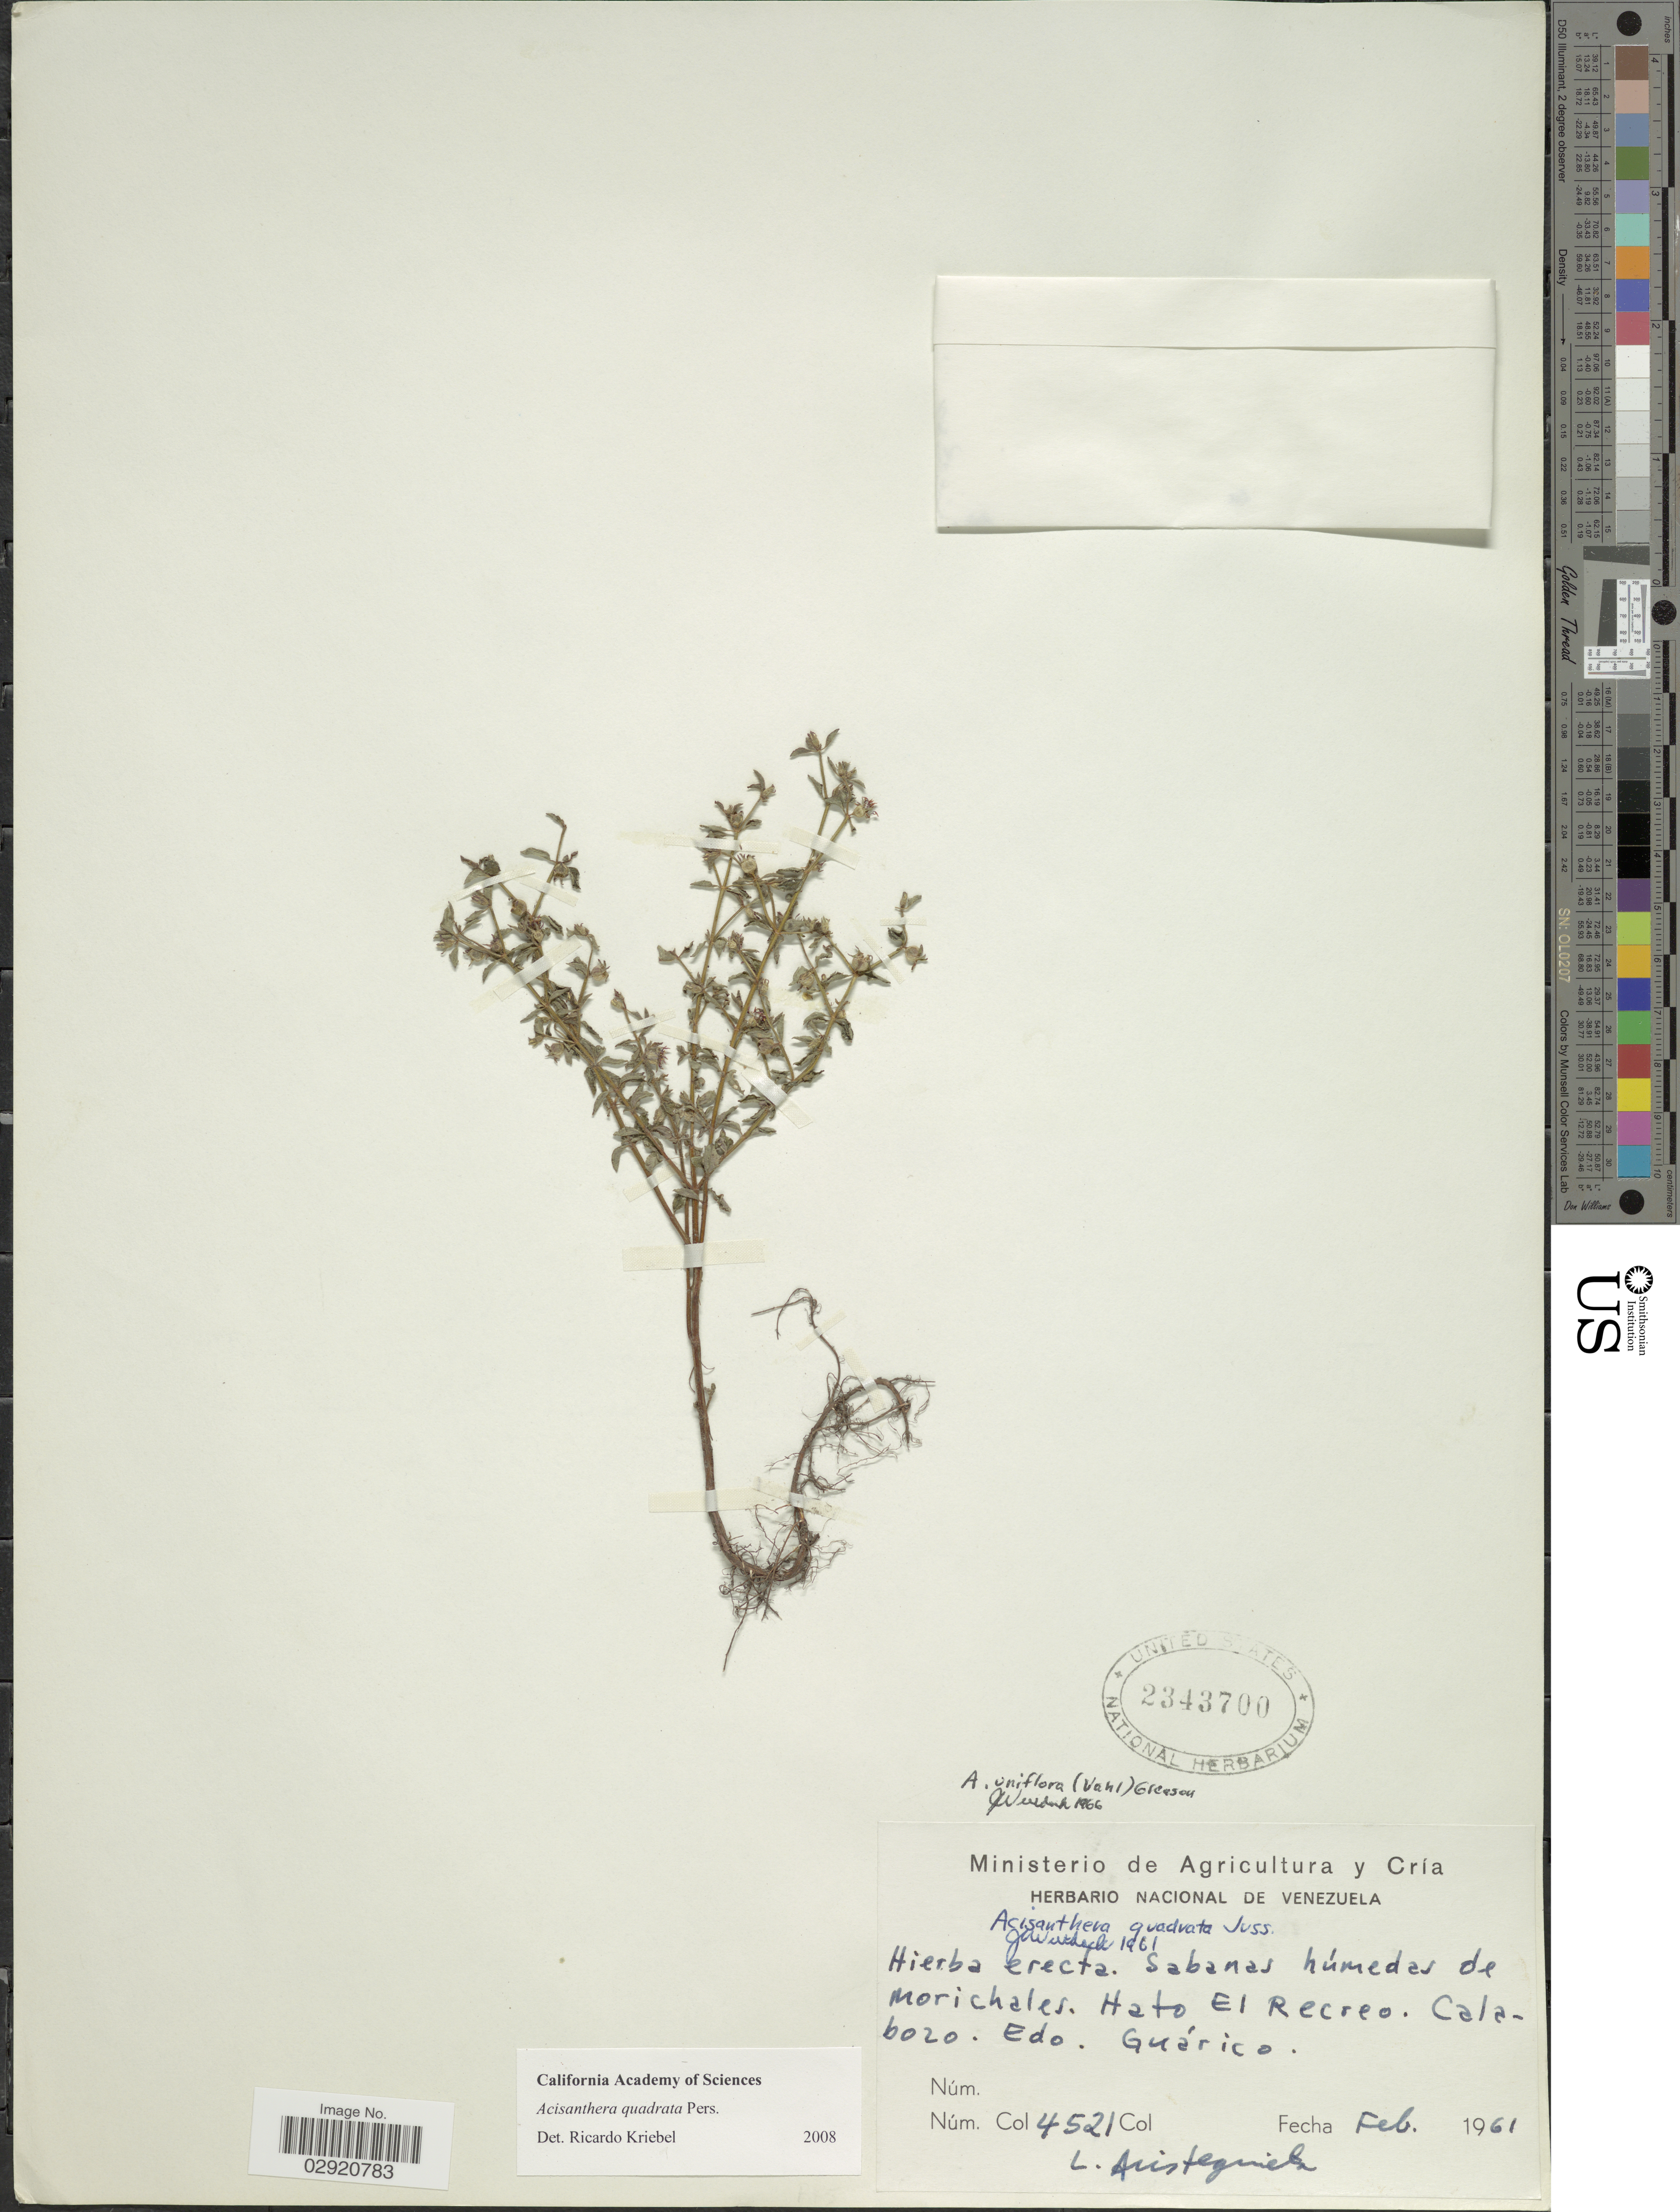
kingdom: Plantae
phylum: Tracheophyta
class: Magnoliopsida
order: Myrtales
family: Melastomataceae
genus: Acisanthera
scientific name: Acisanthera uniflora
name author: (Vahl) Gleason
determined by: Nunes da Silva, Diego, (RB), Jardim Botanico do Rio de Janeiro - Herbario (BRAZIL)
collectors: L. Aristeguieta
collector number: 4521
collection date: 1961-02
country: Venezuela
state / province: Guárico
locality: Morichales. Hato El Recreo. Calabozo.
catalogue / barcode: US 2343700